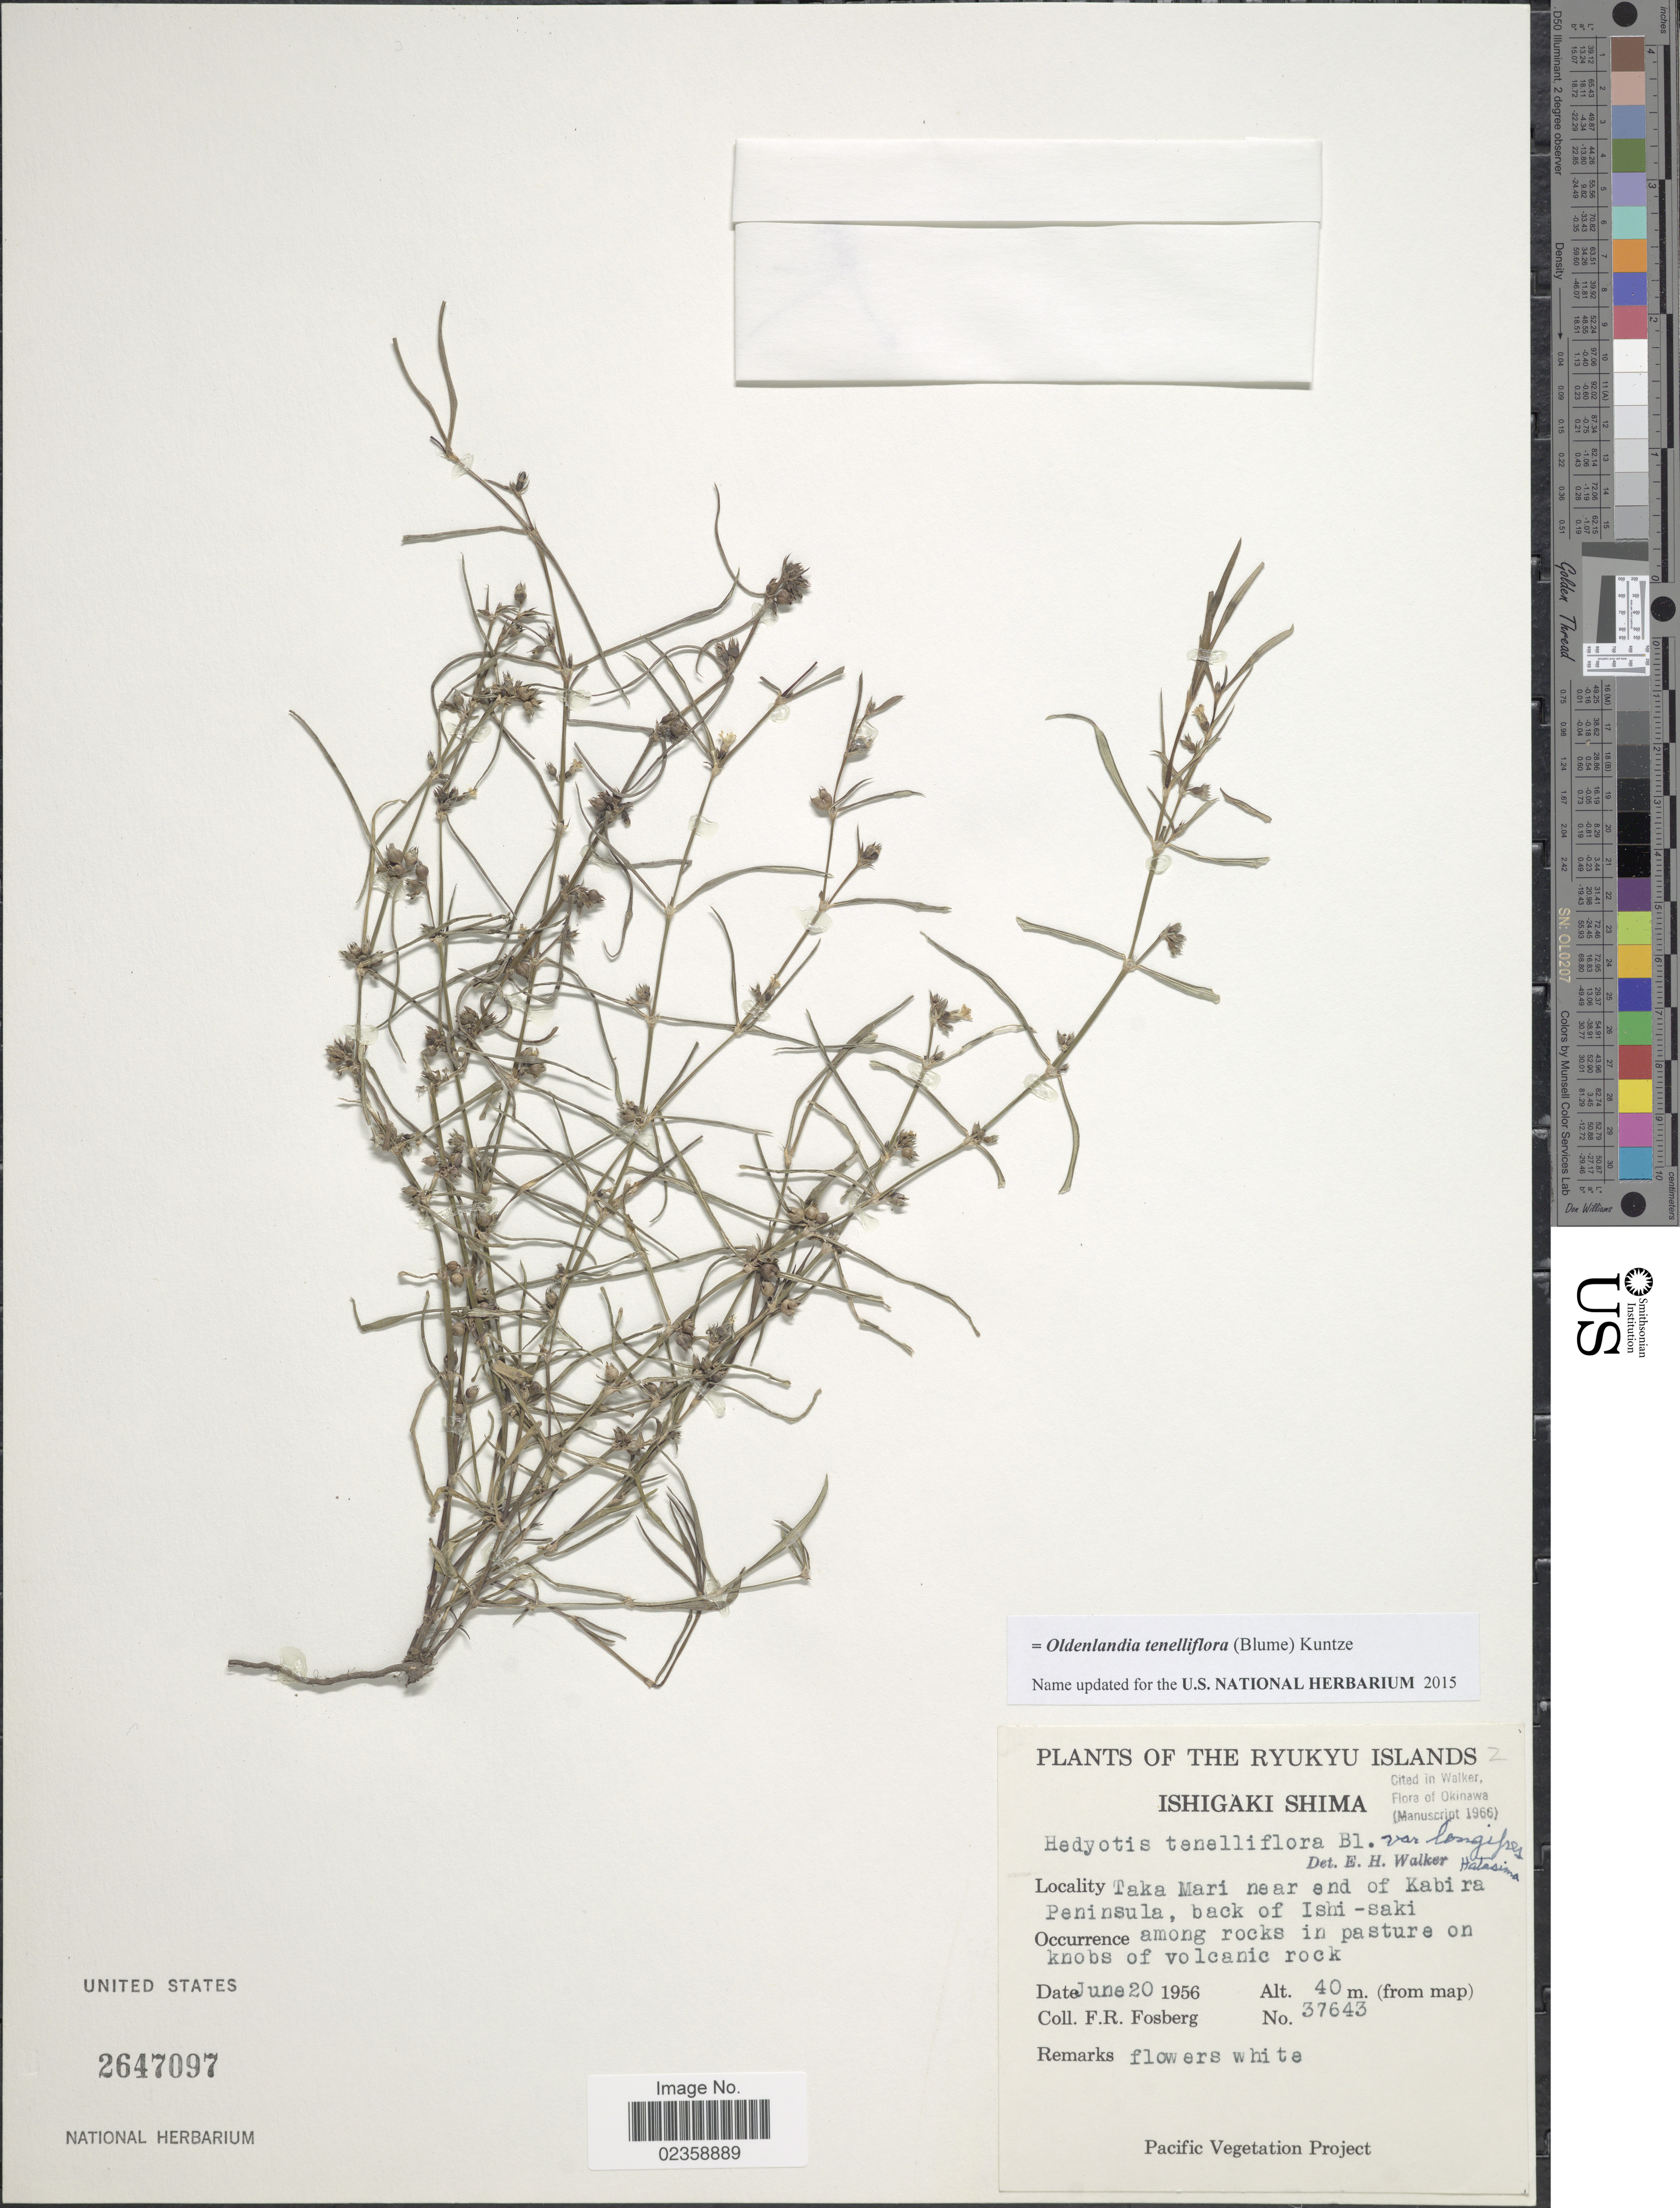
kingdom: Plantae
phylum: Tracheophyta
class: Magnoliopsida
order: Gentianales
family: Rubiaceae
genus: Oldenlandia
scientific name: Oldenlandia tenelliflora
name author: (Blume) Kuntze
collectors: F. R. Fosberg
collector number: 37643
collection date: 1956-06-20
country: Japan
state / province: Okinawa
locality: Ryukyu Islands. Ishigaki Shima. Taka Mari near end of Kabira Peninsula, back of Ishi-saki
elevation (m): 40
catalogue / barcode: US 2647097